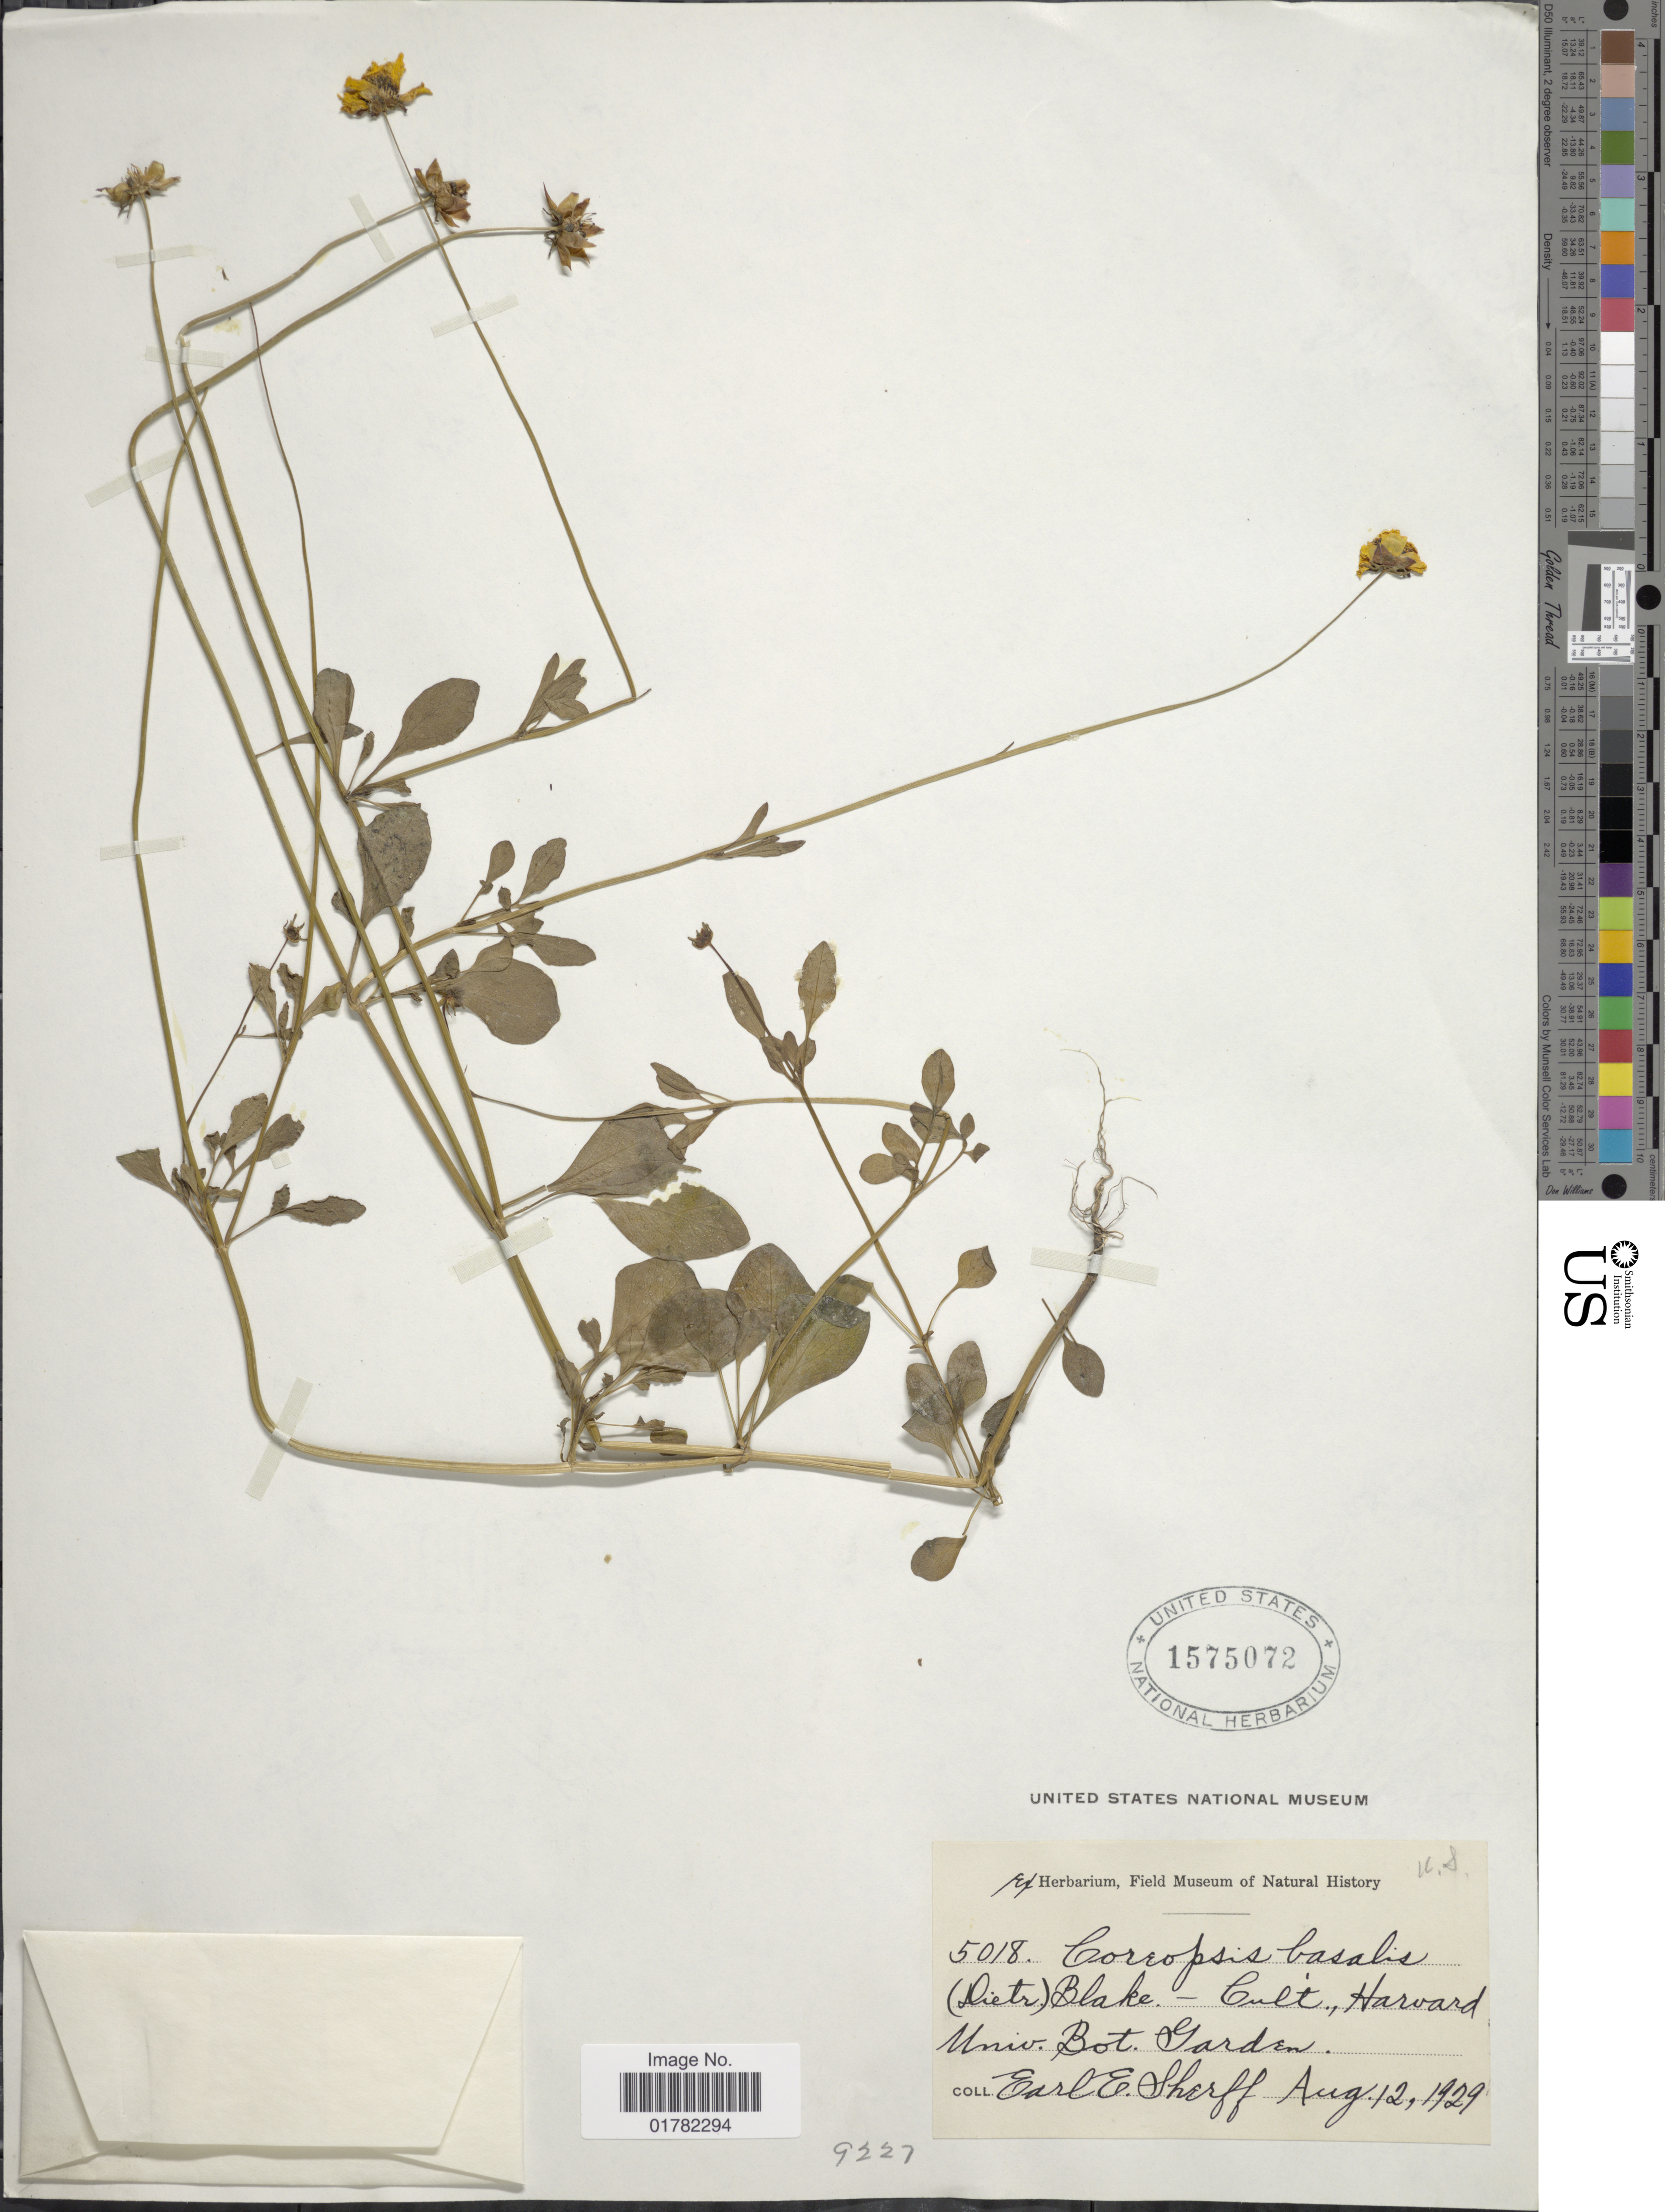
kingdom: Plantae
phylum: Tracheophyta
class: Magnoliopsida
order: Asterales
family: Asteraceae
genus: Coreopsis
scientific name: Coreopsis basalis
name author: S.F. Blake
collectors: E. E. Sherff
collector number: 5018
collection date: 1929-08-12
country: United States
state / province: Massachusetts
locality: Harvad Univ. Bot. Garden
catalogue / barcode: US 1575072